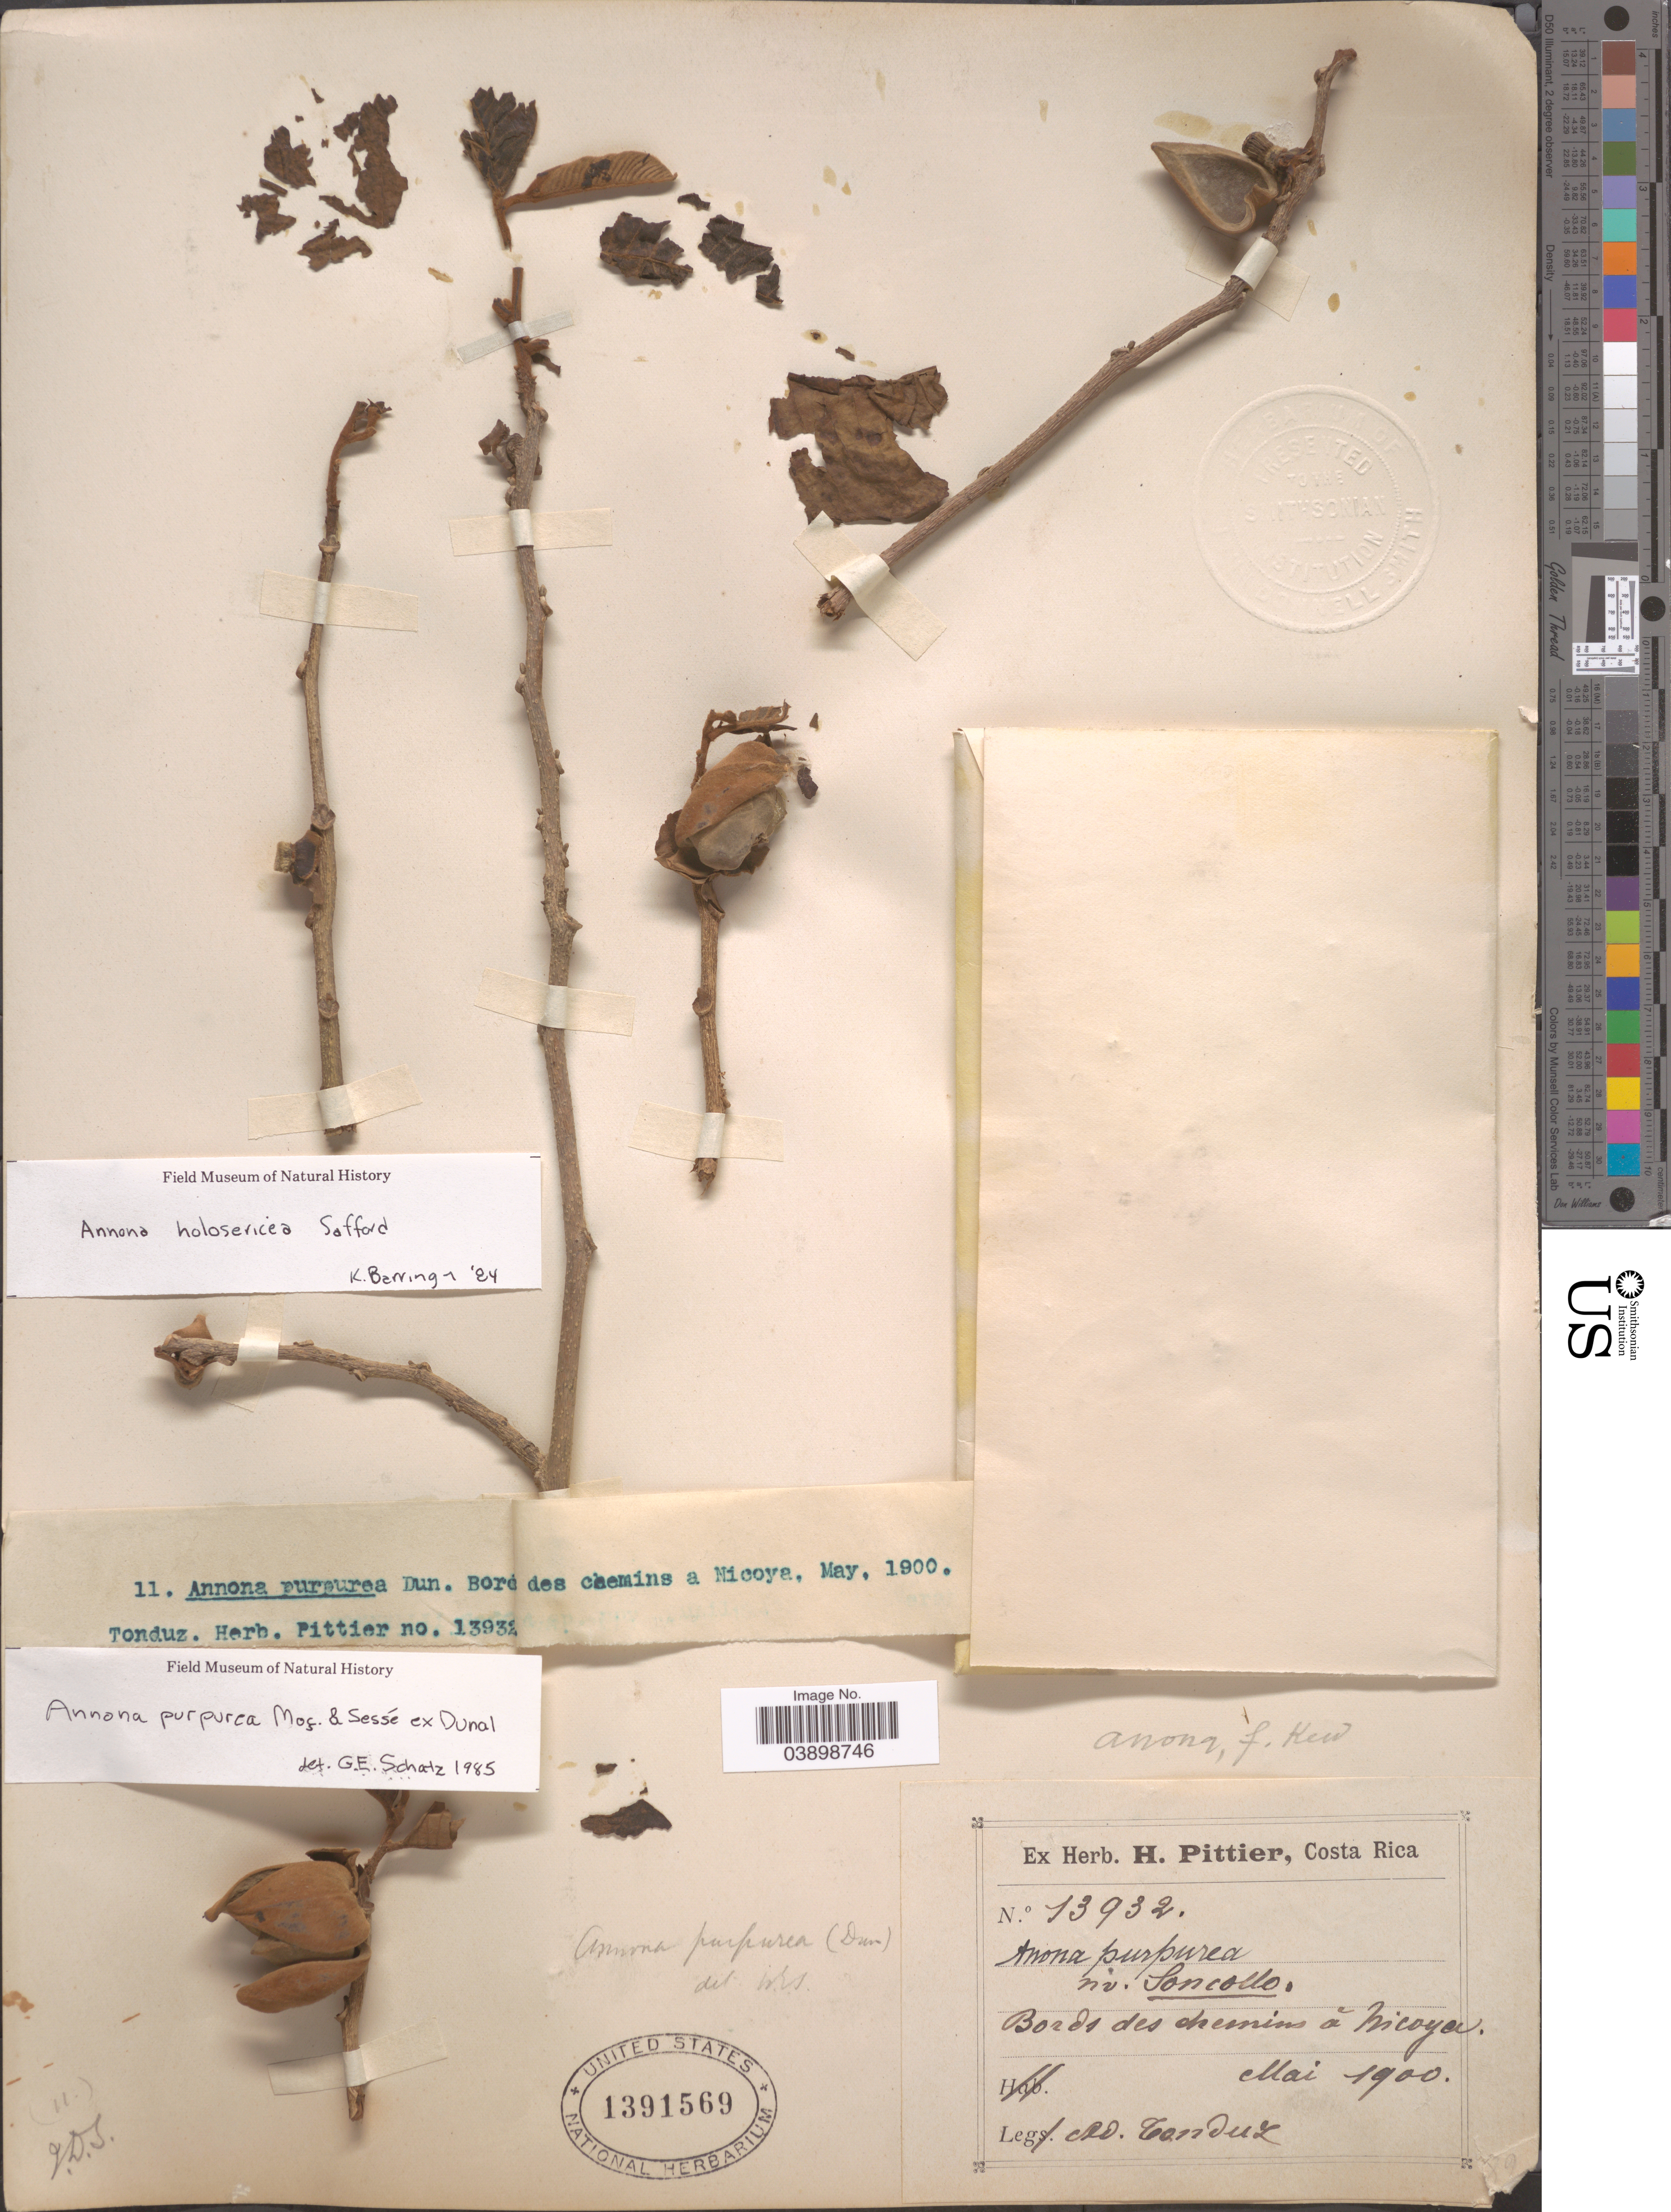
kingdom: Plantae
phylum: Tracheophyta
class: Magnoliopsida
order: Magnoliales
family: Annonaceae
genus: Annona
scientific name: Annona purpurea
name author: Moc. & Sessé ex Dunal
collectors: A. Tonduz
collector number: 13932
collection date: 1900-05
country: Costa Rica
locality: Bords des chemins á Nicoya.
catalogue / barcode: US 1391569